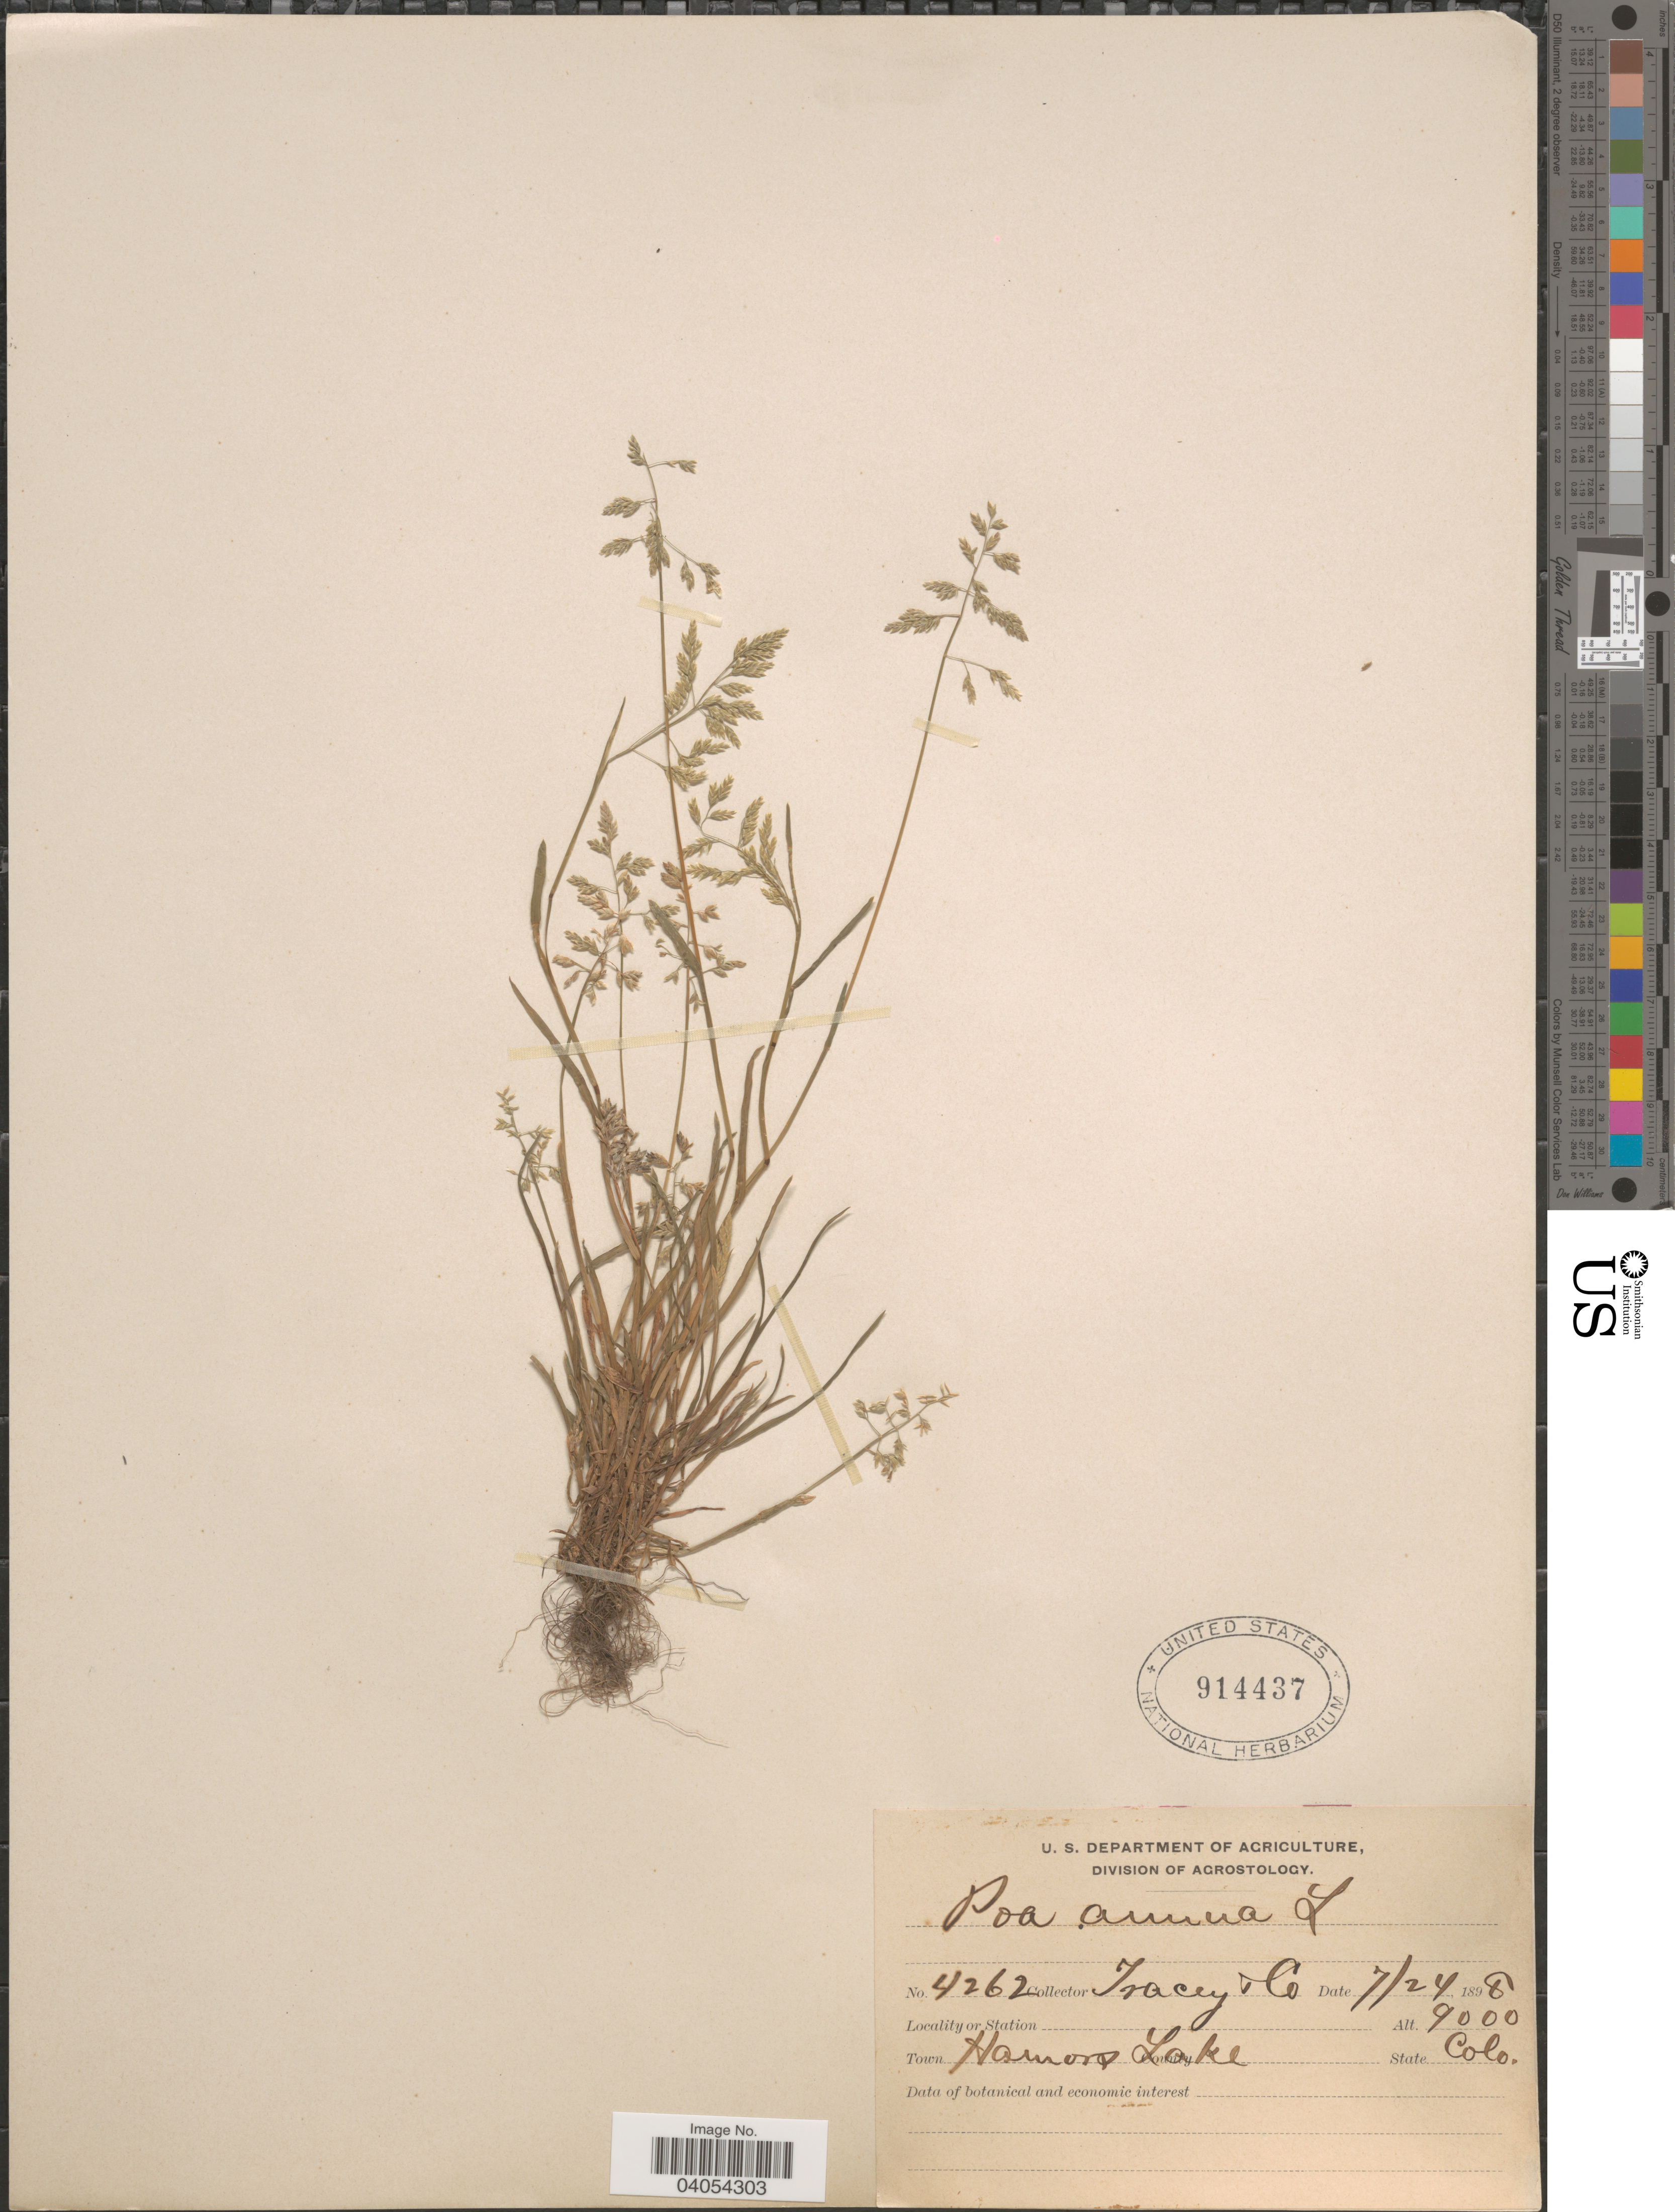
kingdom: Plantae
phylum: Tracheophyta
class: Liliopsida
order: Poales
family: Poaceae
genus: Poa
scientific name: Poa annua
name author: L.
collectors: Tracey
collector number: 4262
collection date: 1898-07-24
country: United States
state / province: Colorado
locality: Hermosa Lake.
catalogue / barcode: US 914437